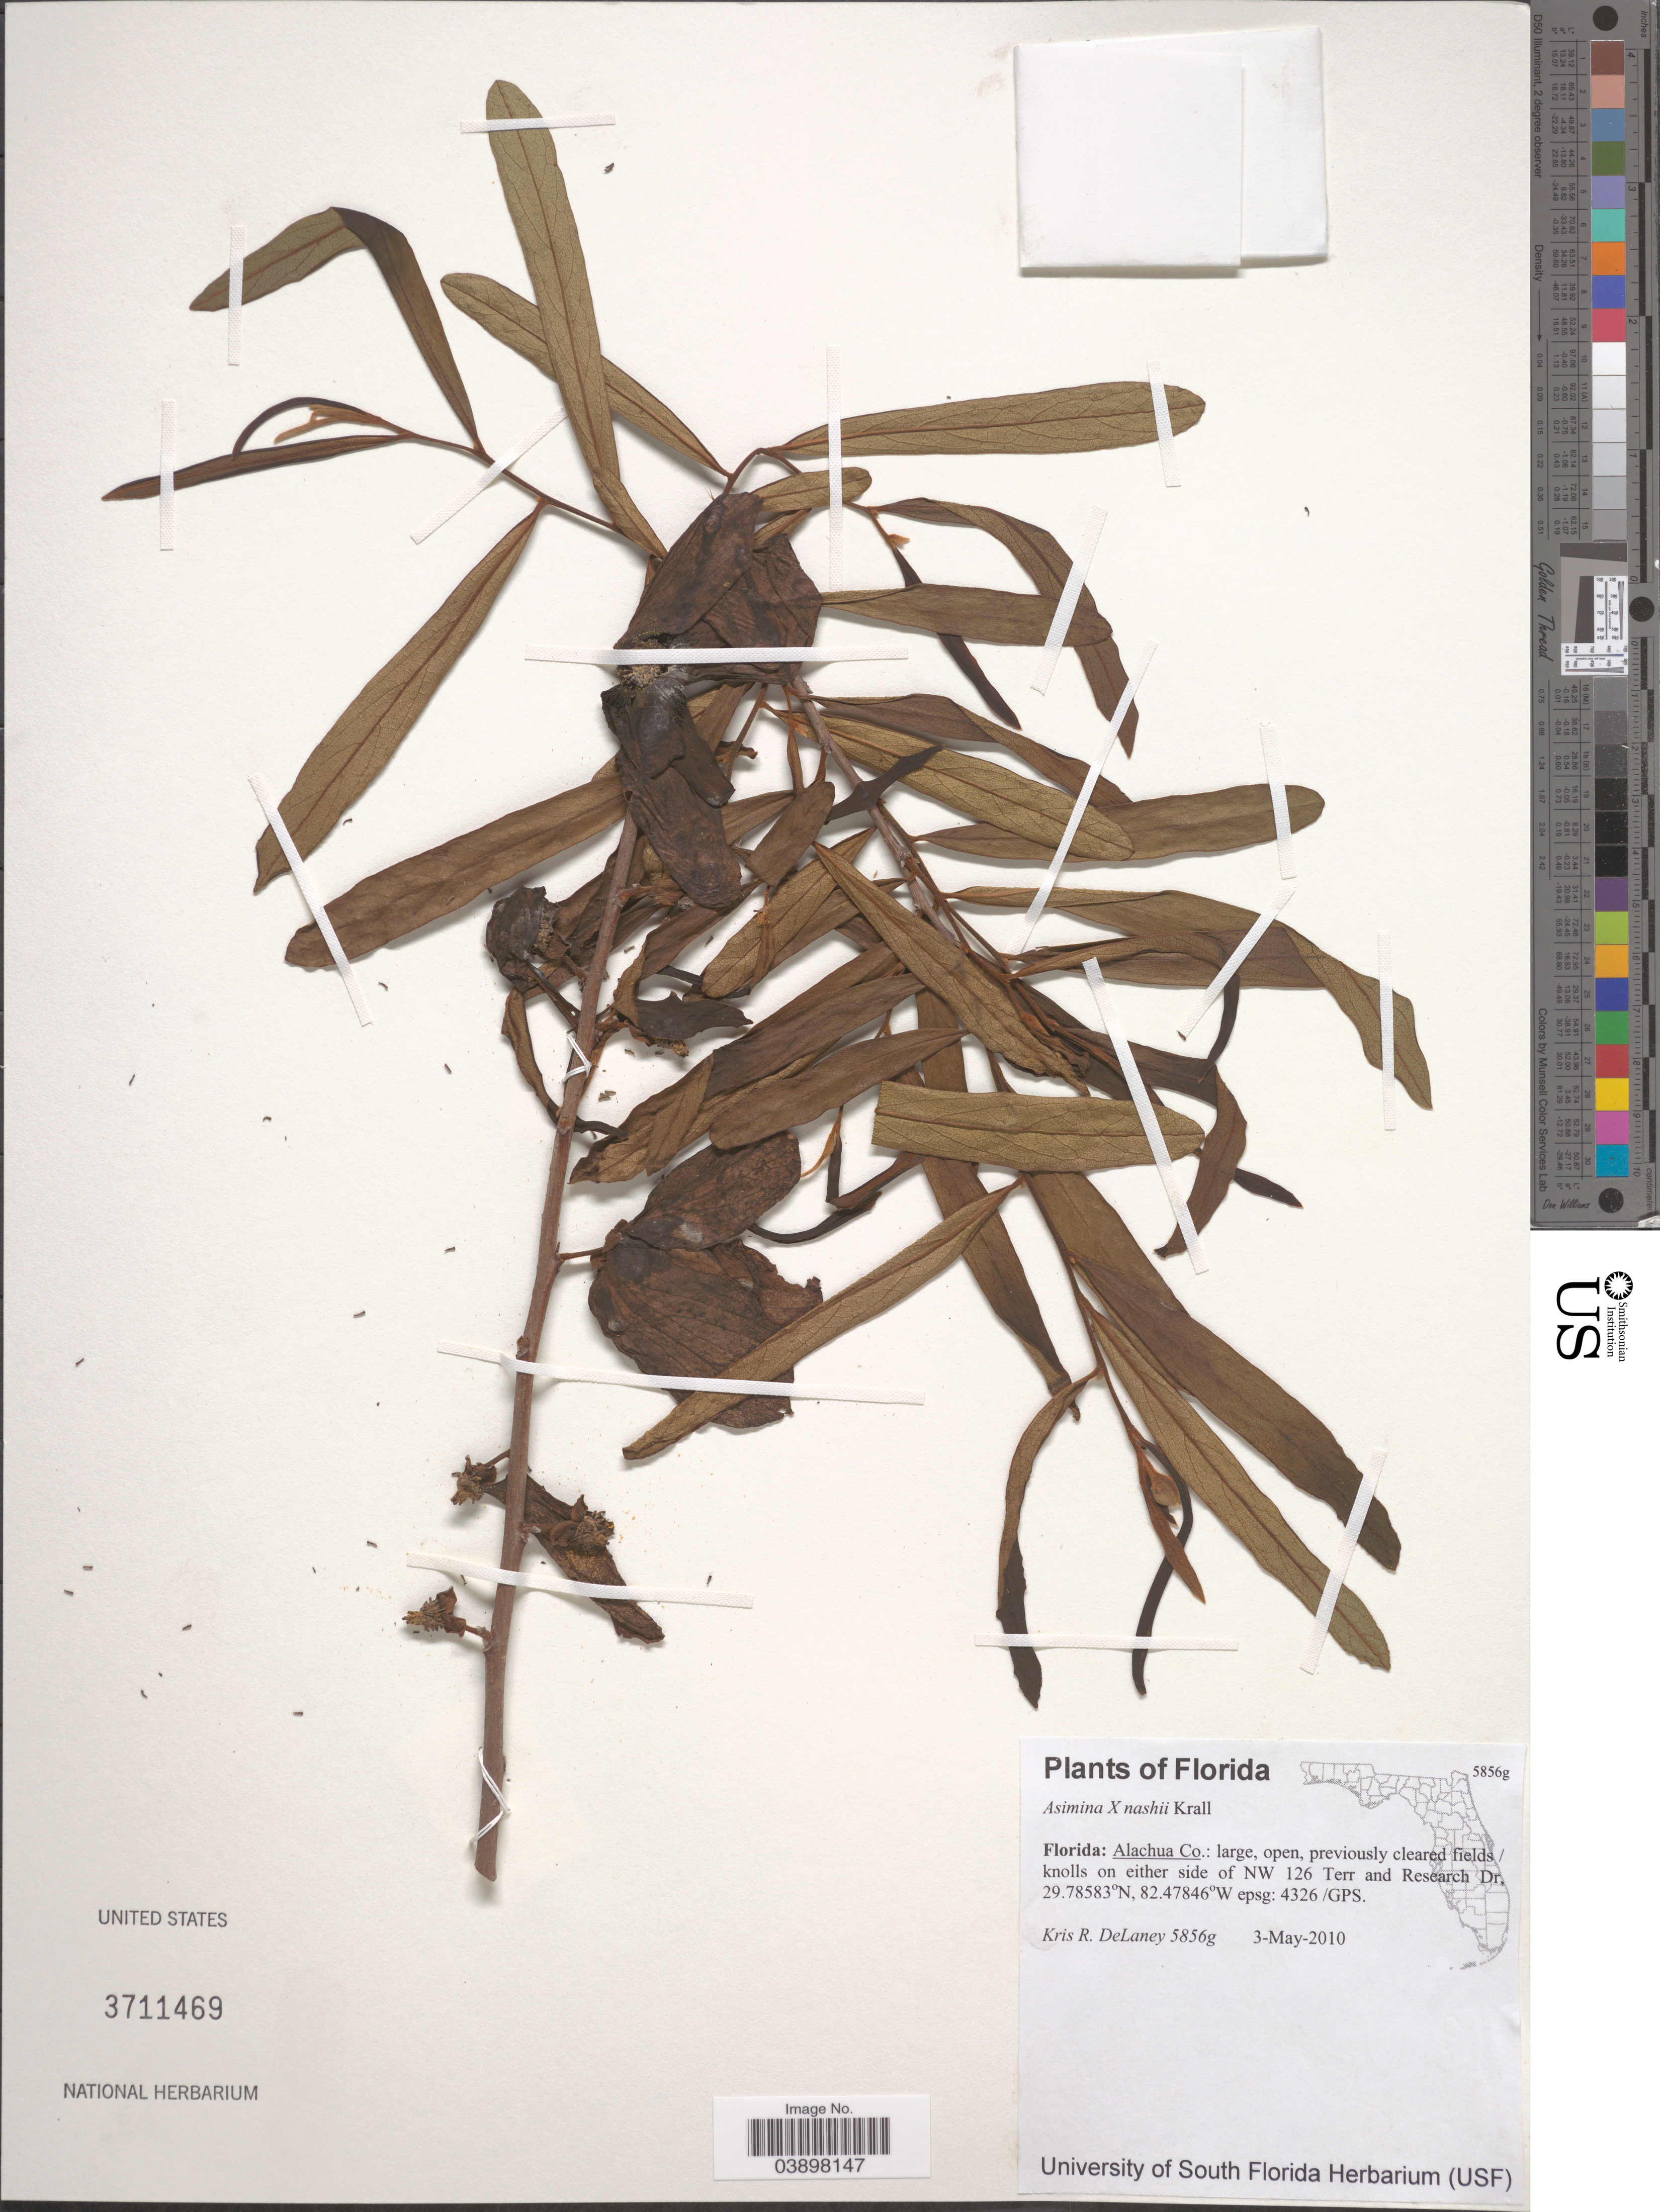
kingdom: Plantae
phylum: Tracheophyta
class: Magnoliopsida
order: Magnoliales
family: Annonaceae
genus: Asimina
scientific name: Asimina x nashii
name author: Kral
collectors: K. R. DeLaney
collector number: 5856g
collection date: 2010-05-03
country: United States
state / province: Florida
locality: Alachua Co.: cleared fields / knolls on either side of NW 126 Terr and Research Dr.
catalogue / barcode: US 3711469